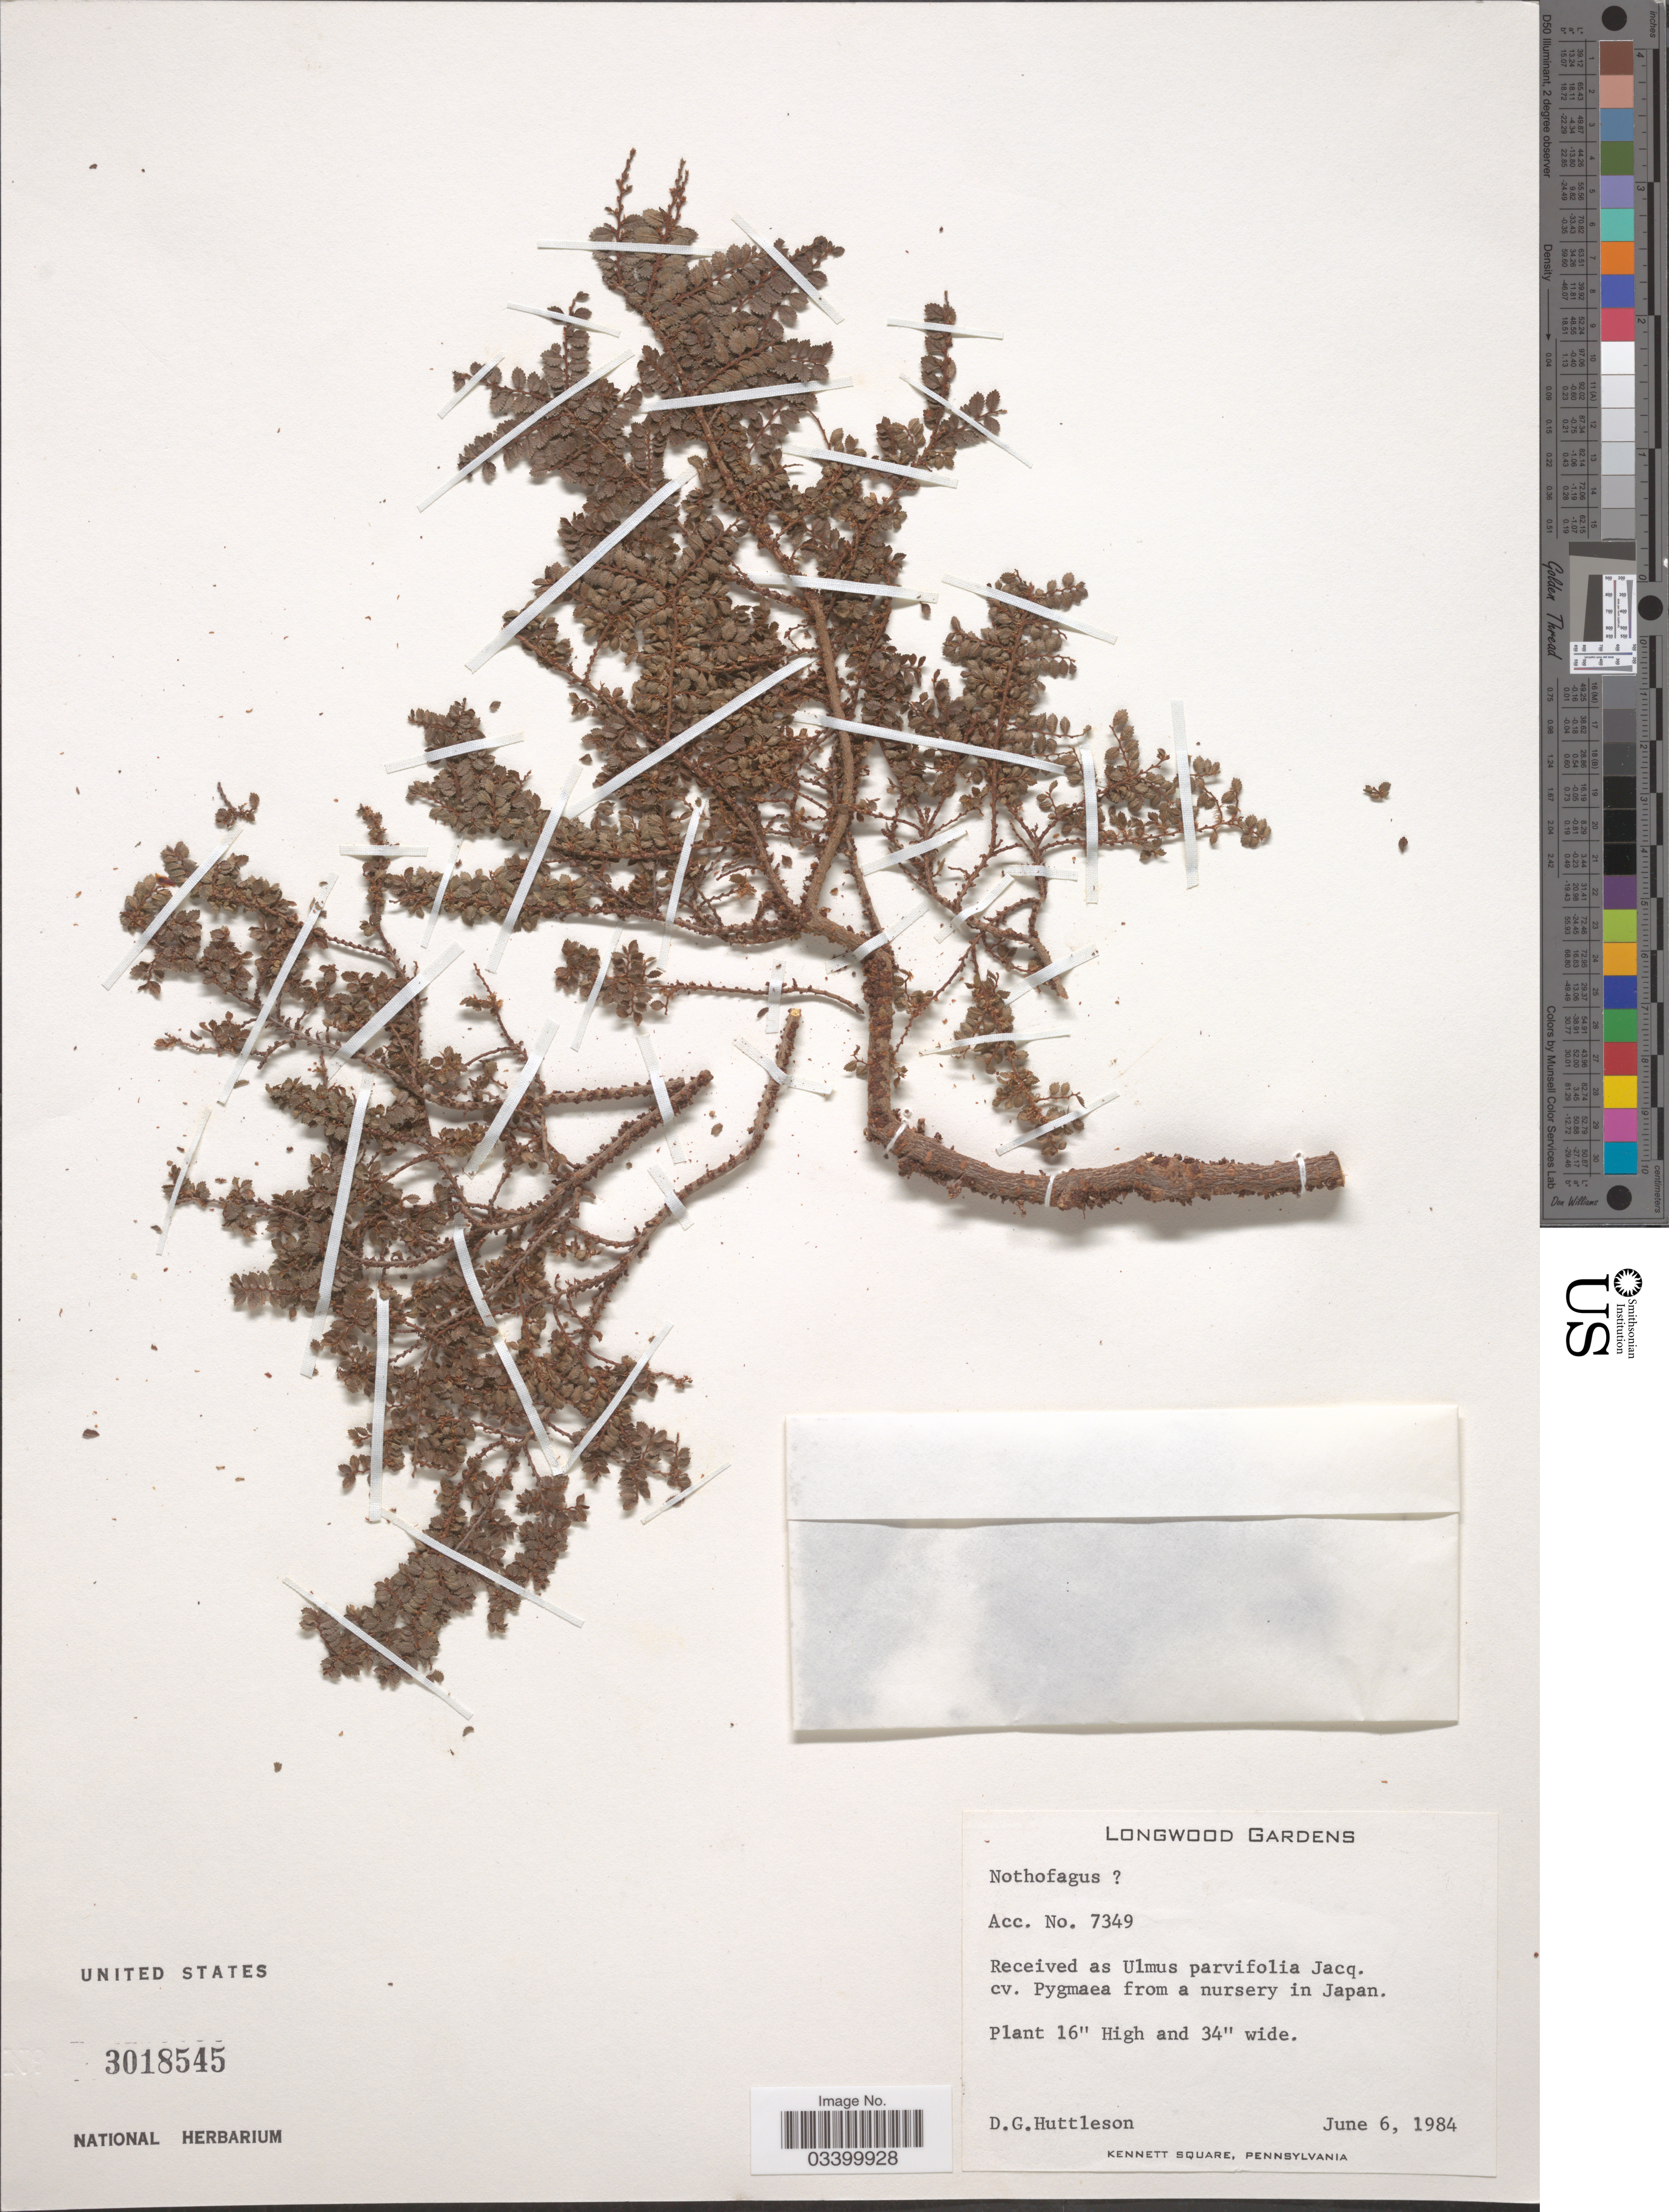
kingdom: Plantae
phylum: Tracheophyta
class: Magnoliopsida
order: Fagales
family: Nothofagaceae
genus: Nothofagus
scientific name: Nothofagus sp.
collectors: D. Huttleson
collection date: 1984-06-06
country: United States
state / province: Pennsylvania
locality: Longwood Gardens.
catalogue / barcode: US 3018545